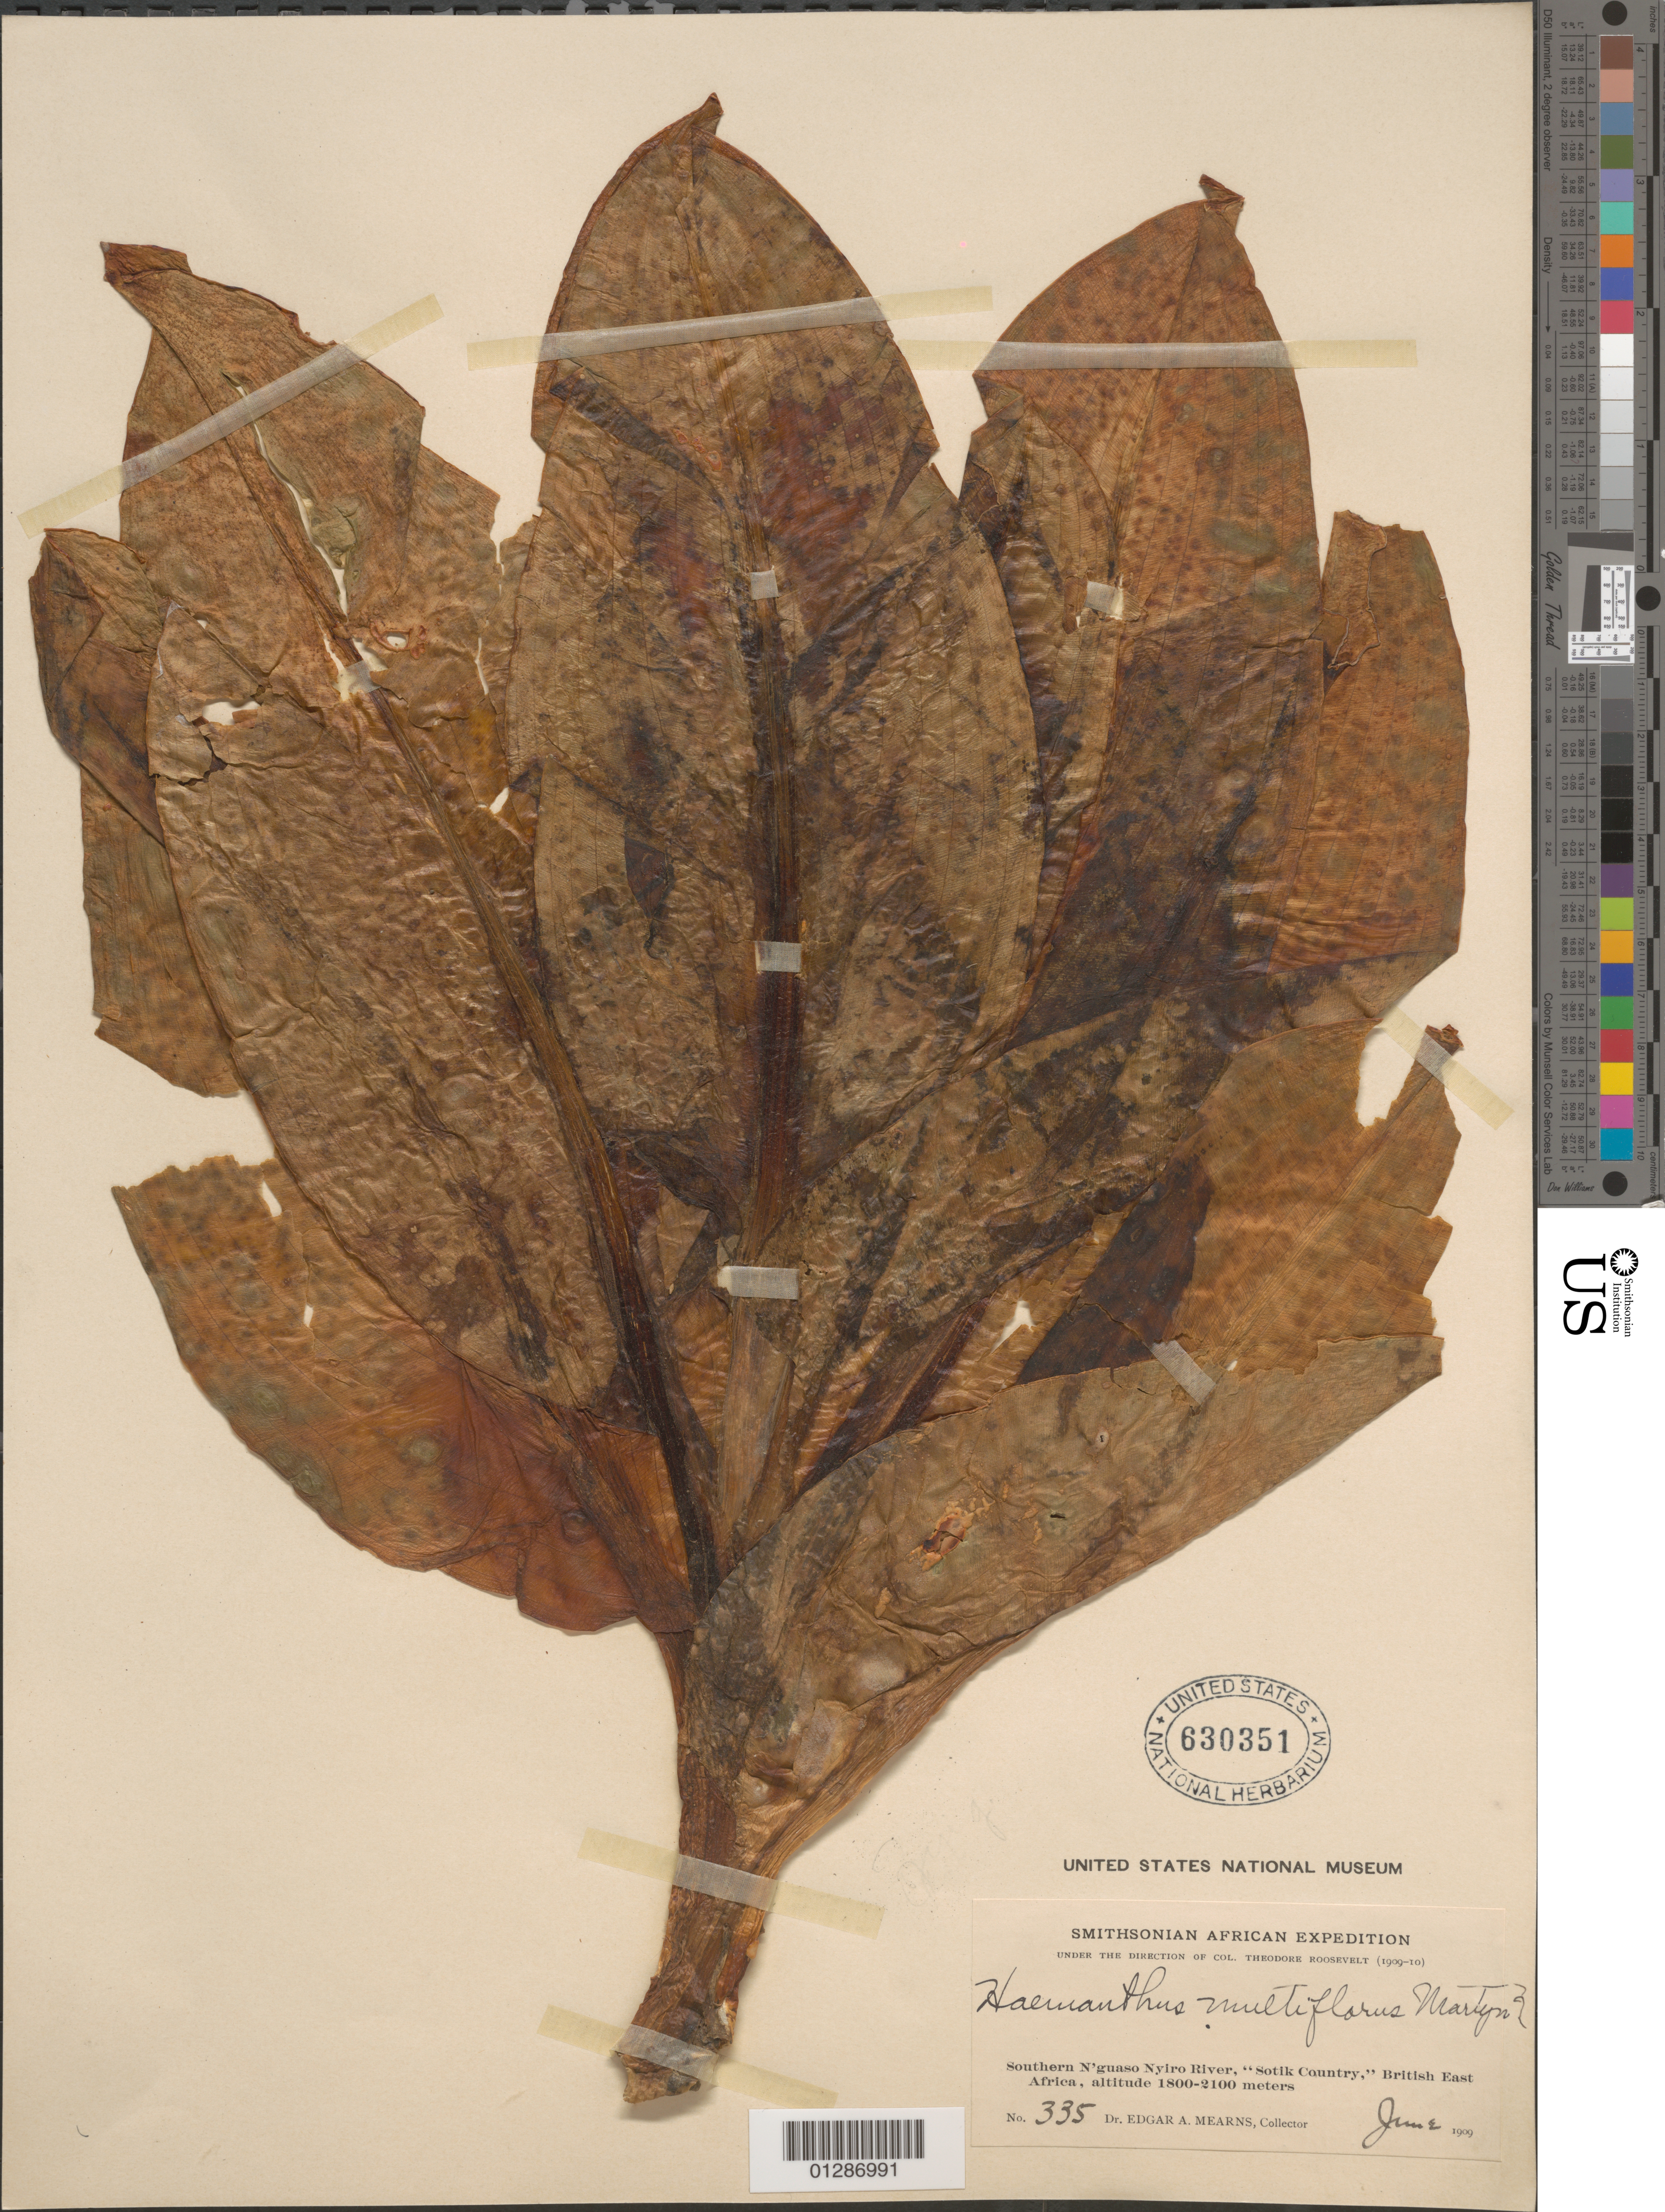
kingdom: Plantae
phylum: Tracheophyta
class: Liliopsida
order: Asparagales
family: Amaryllidaceae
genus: Haemanthus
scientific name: Haemanthus multiflorus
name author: Martyn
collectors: E. A. Mearns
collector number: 335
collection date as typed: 2 Jun 1909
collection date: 1909-06-02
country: Kenya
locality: Southern N'guaso Nyiro River, "Sotik Country", British East Africa.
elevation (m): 1800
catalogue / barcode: US 630351